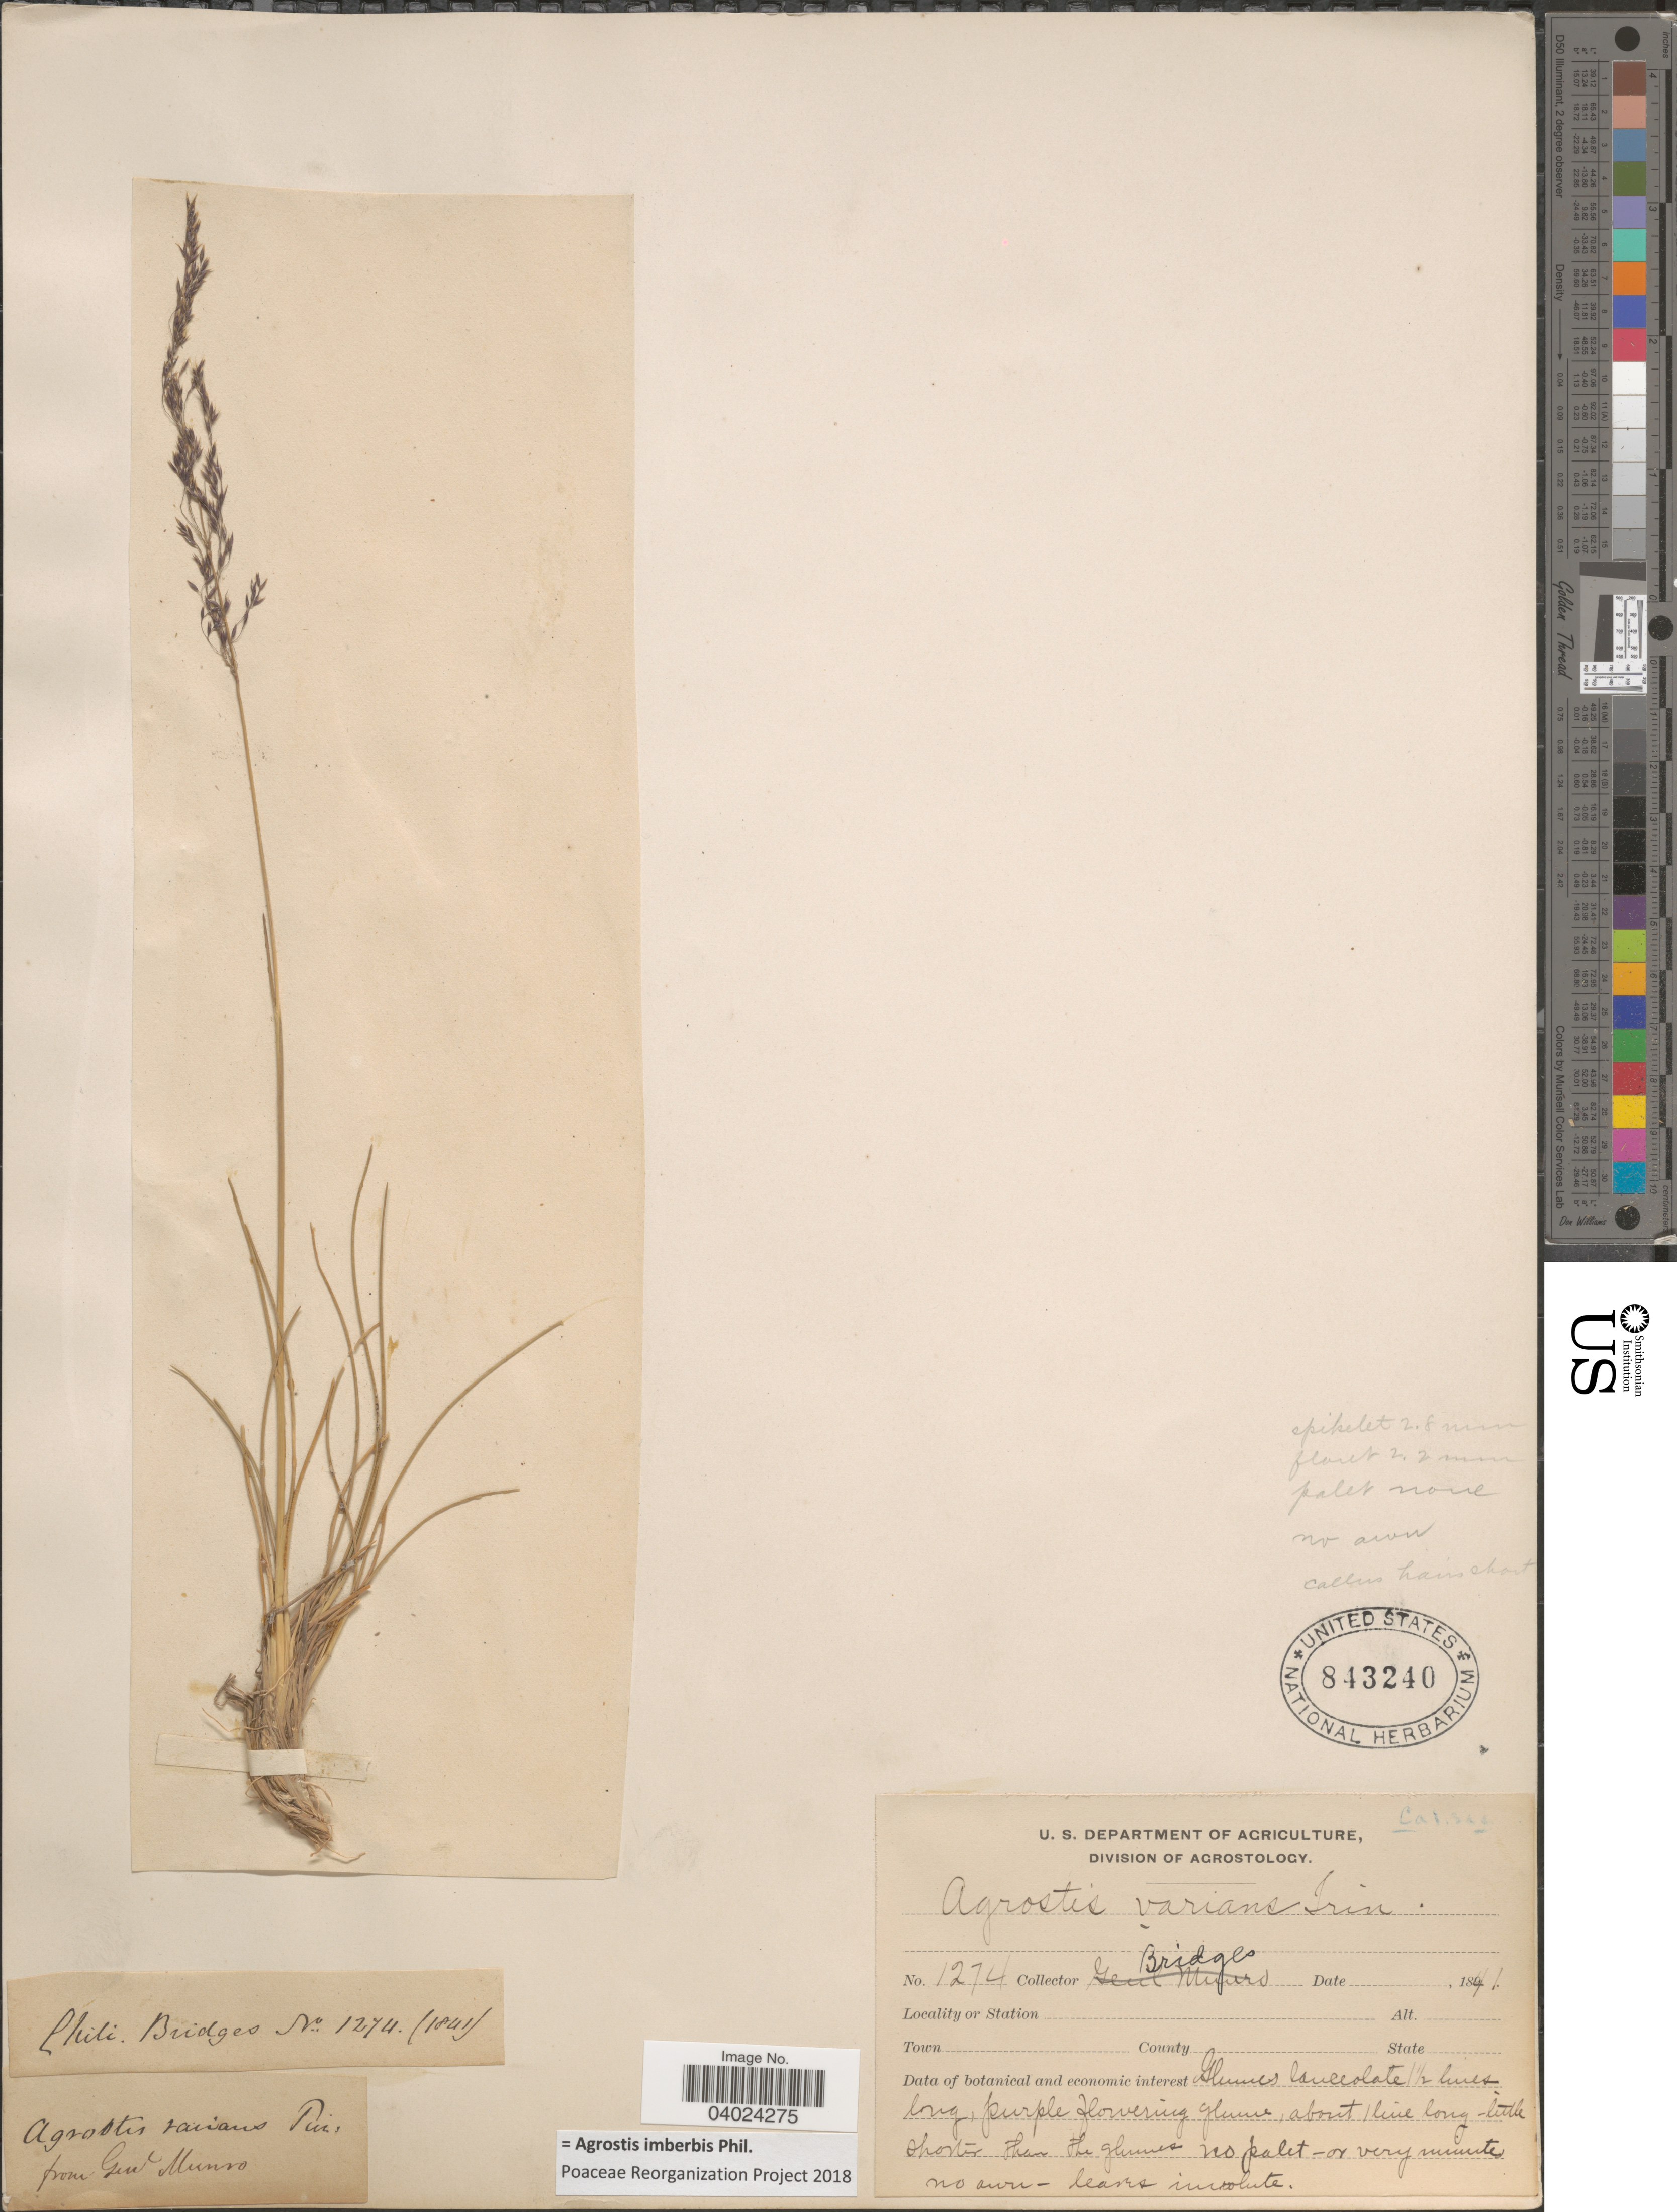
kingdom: Plantae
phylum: Tracheophyta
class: Liliopsida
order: Poales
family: Poaceae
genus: Agrostis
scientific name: Agrostis imberbis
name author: Phil.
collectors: Bridges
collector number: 1274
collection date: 1841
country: Chile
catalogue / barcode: US 843240